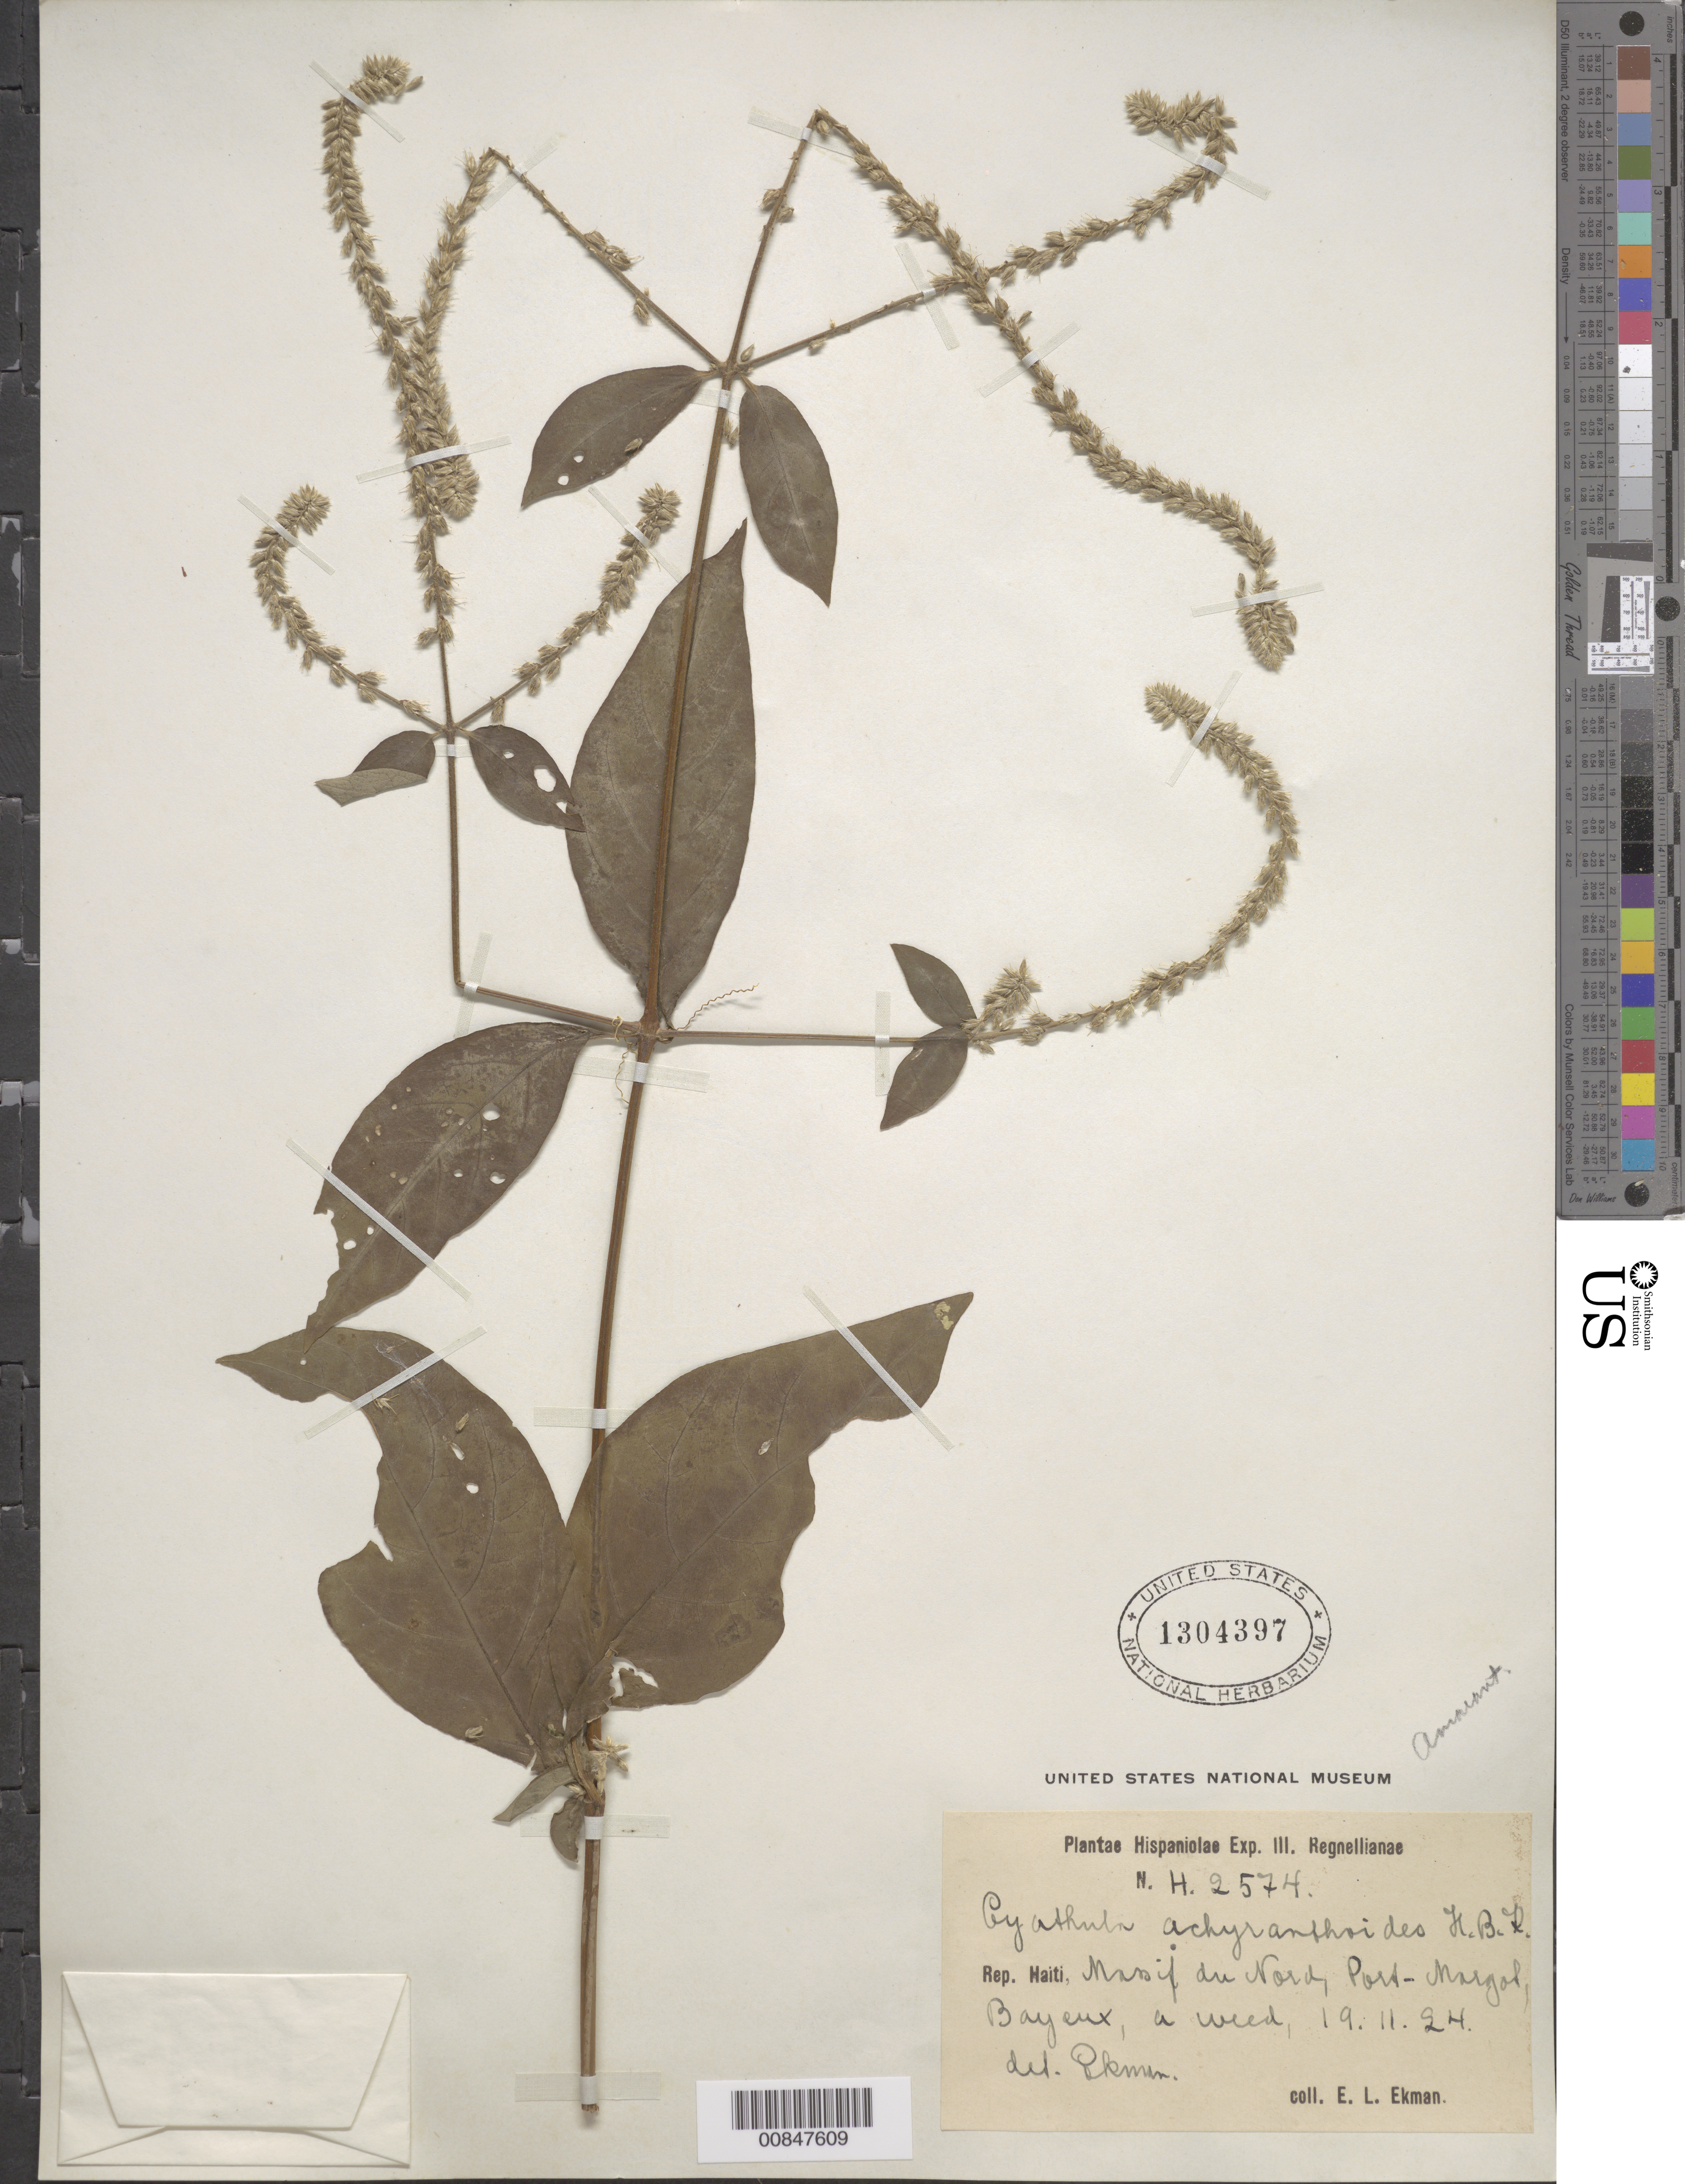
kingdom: Plantae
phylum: Tracheophyta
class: Magnoliopsida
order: Caryophyllales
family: Amaranthaceae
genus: Cyathula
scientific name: Cyathula achyranthoides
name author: (Kunth) Moq.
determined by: Ekman, E. L.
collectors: E. L. Ekman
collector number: H 2574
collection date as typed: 19 Nov 1924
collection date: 1924-11-19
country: Haiti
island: Hispaniola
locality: Massif du Nord, Port-Margot, Bayeux.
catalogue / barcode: US 1304397